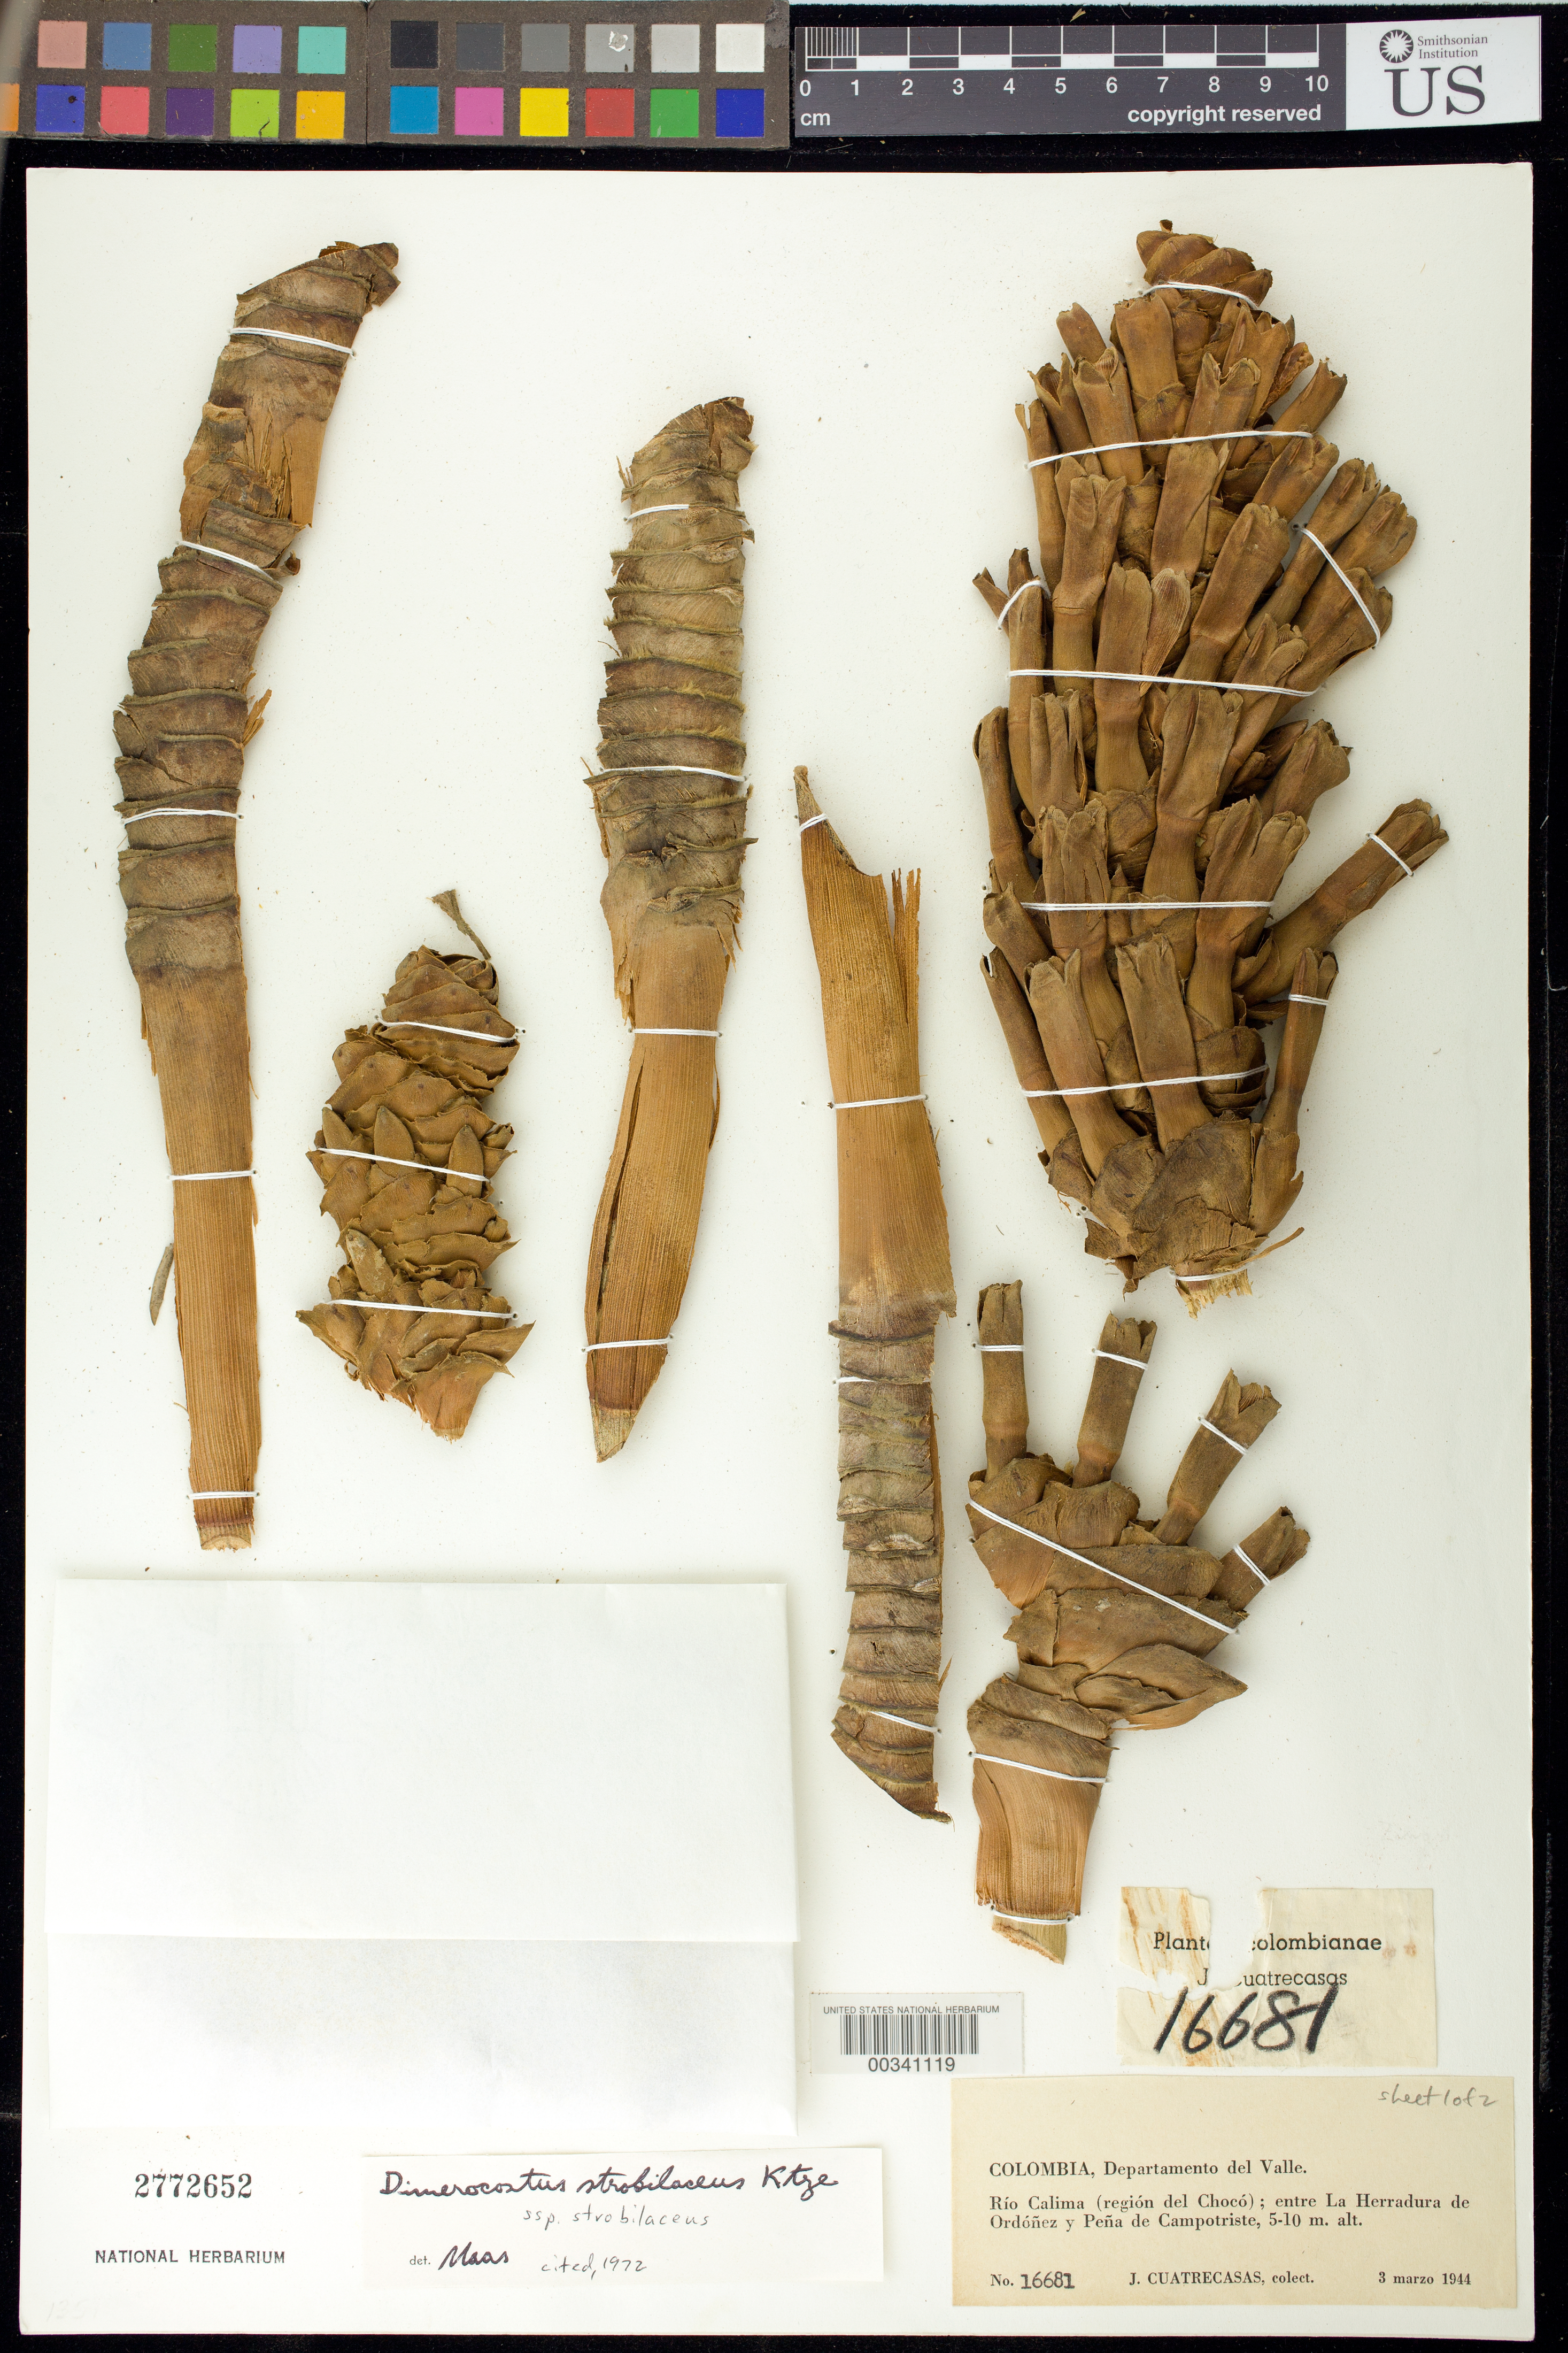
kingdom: Plantae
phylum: Tracheophyta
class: Liliopsida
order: Zingiberales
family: Costaceae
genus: Dimerocostus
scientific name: Dimerocostus strobilaceus subsp. strobilaceus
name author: Kuntze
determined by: Maas, Paul J. M.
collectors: J. Cuatrecasas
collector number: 16681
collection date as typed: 03 Mar 1944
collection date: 1944-03-03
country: Colombia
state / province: Valle del Cauca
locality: Dep del Valle, Rio Calima (region del Choco); entre la Herradura de Ordonez y Pena de Campotriste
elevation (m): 5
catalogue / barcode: US 2772652